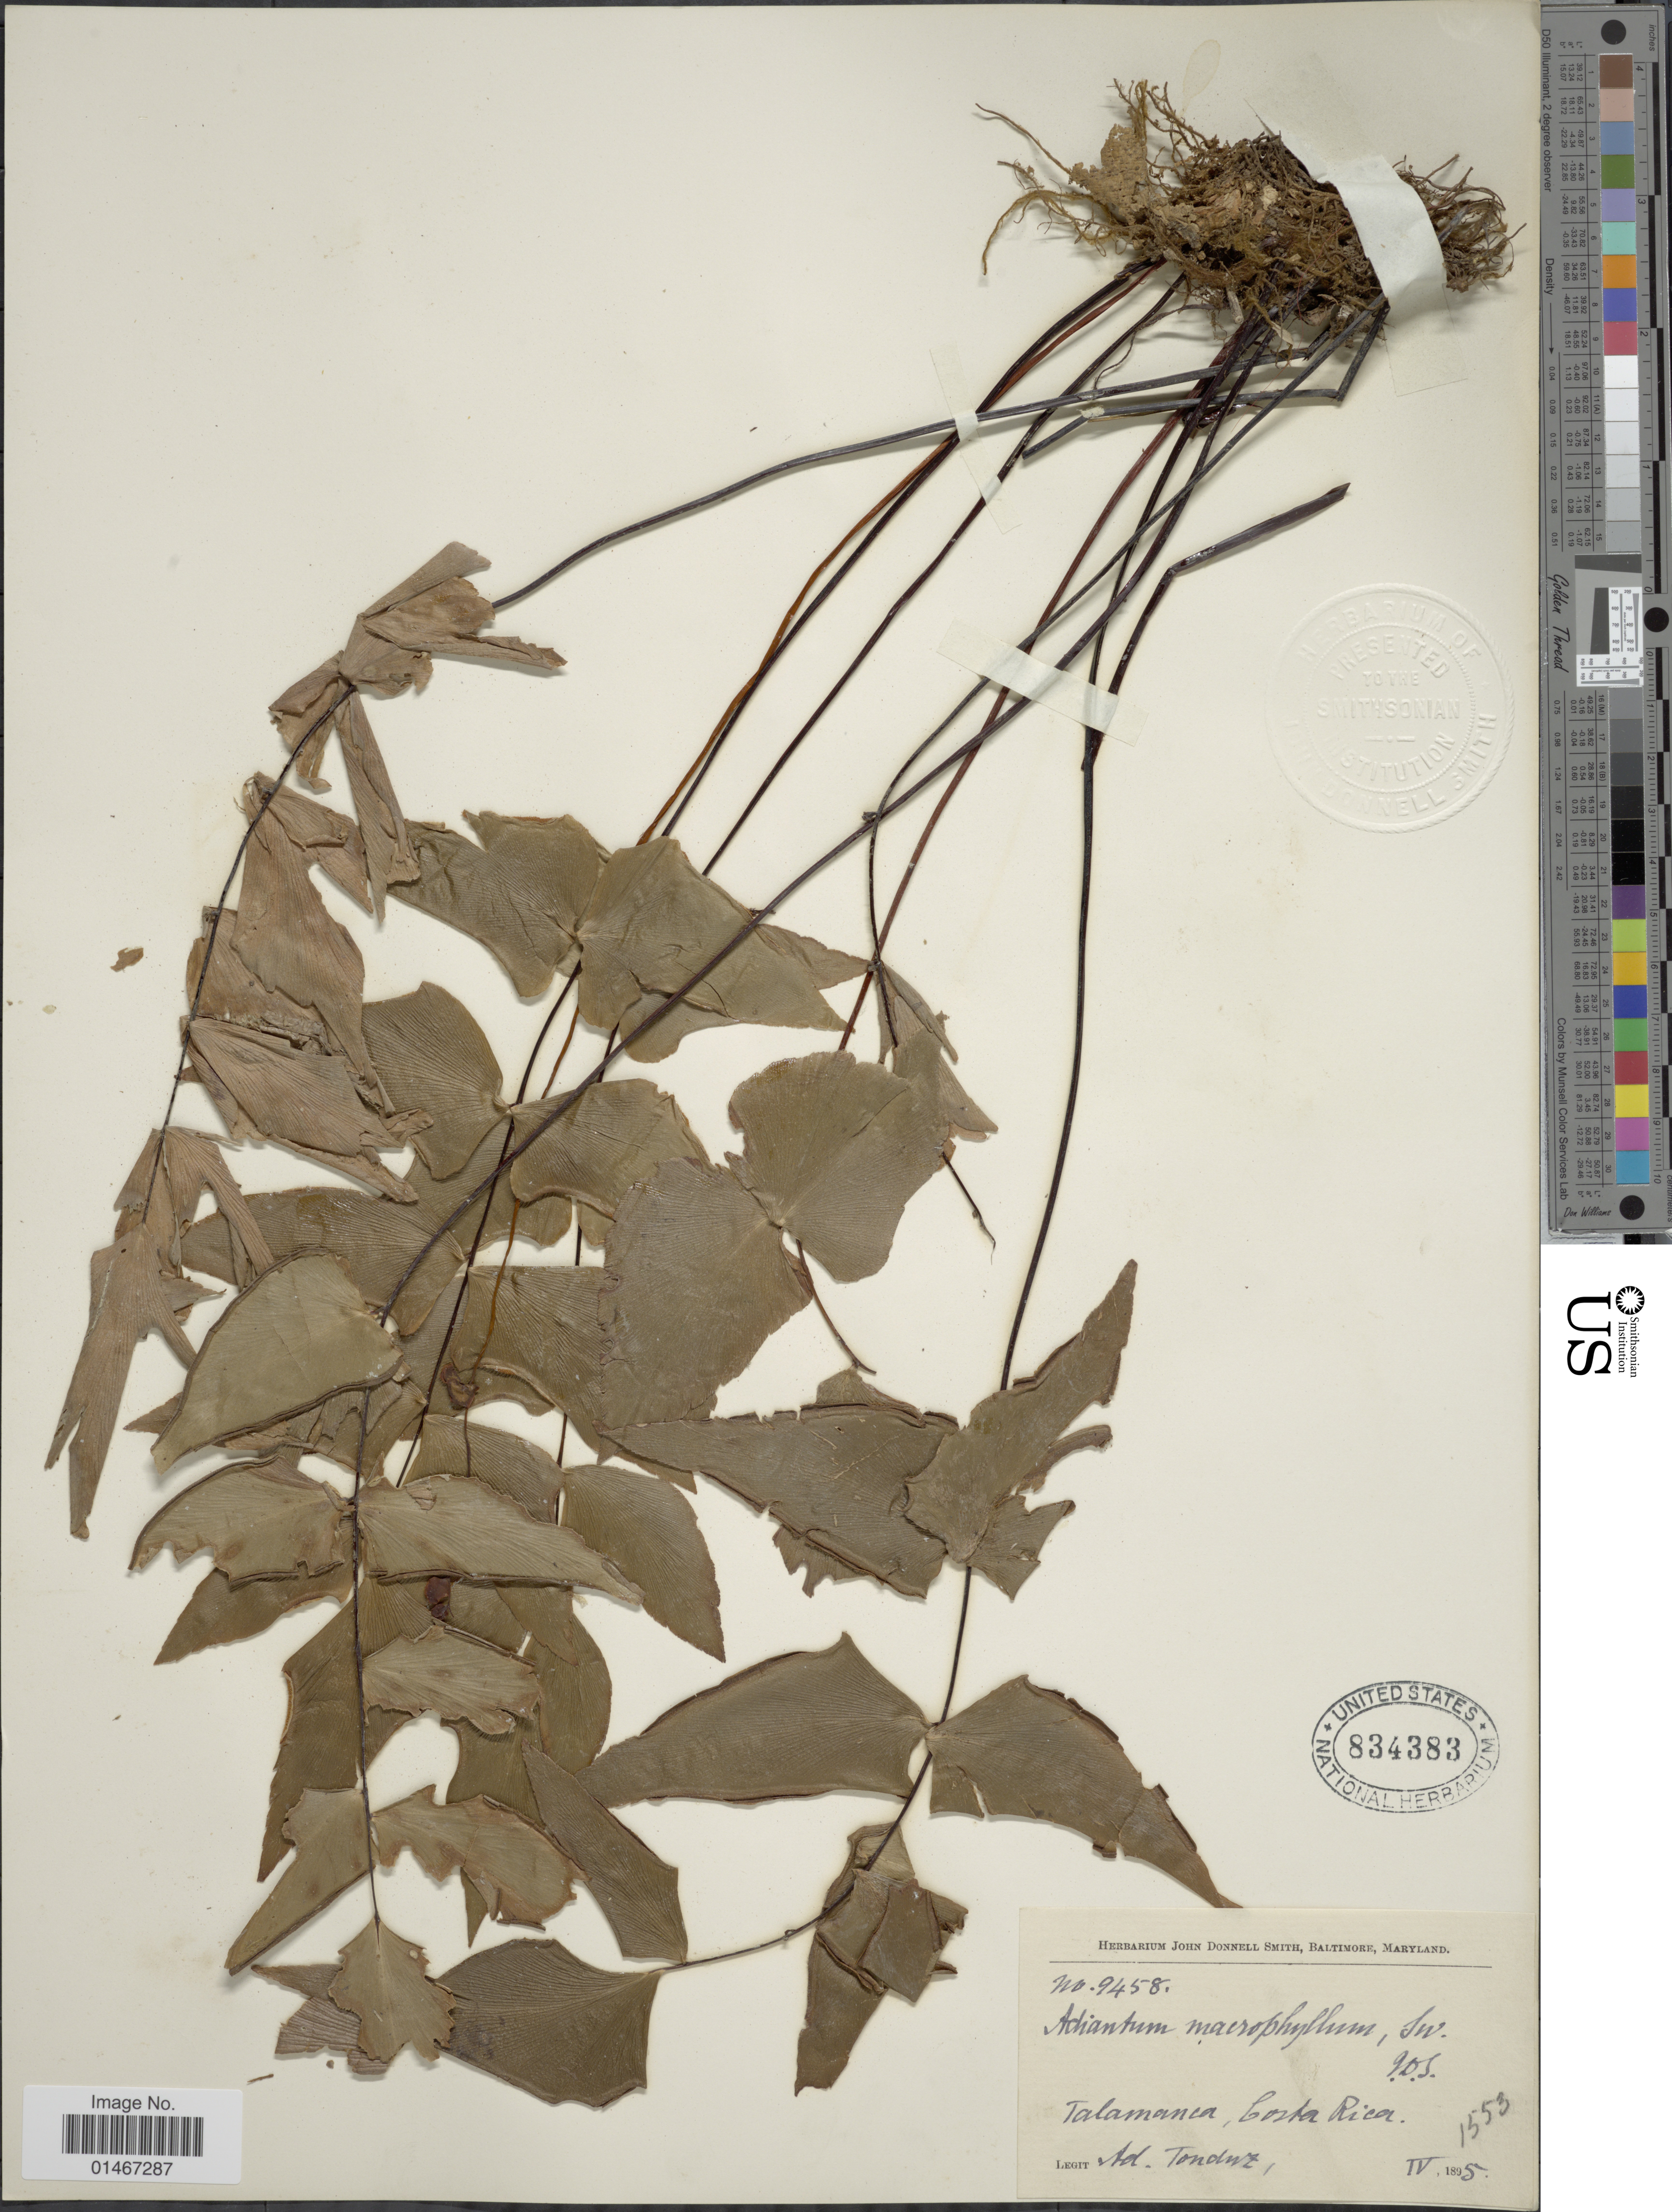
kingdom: Plantae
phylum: Tracheophyta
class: Polypodiopsida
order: Polypodiales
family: Pteridaceae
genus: Adiantum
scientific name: Adiantum macrophyllum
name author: Sw.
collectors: A. Tonduz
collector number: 9458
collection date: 1895-04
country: Costa Rica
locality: Talamanca.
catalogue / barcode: US 834383